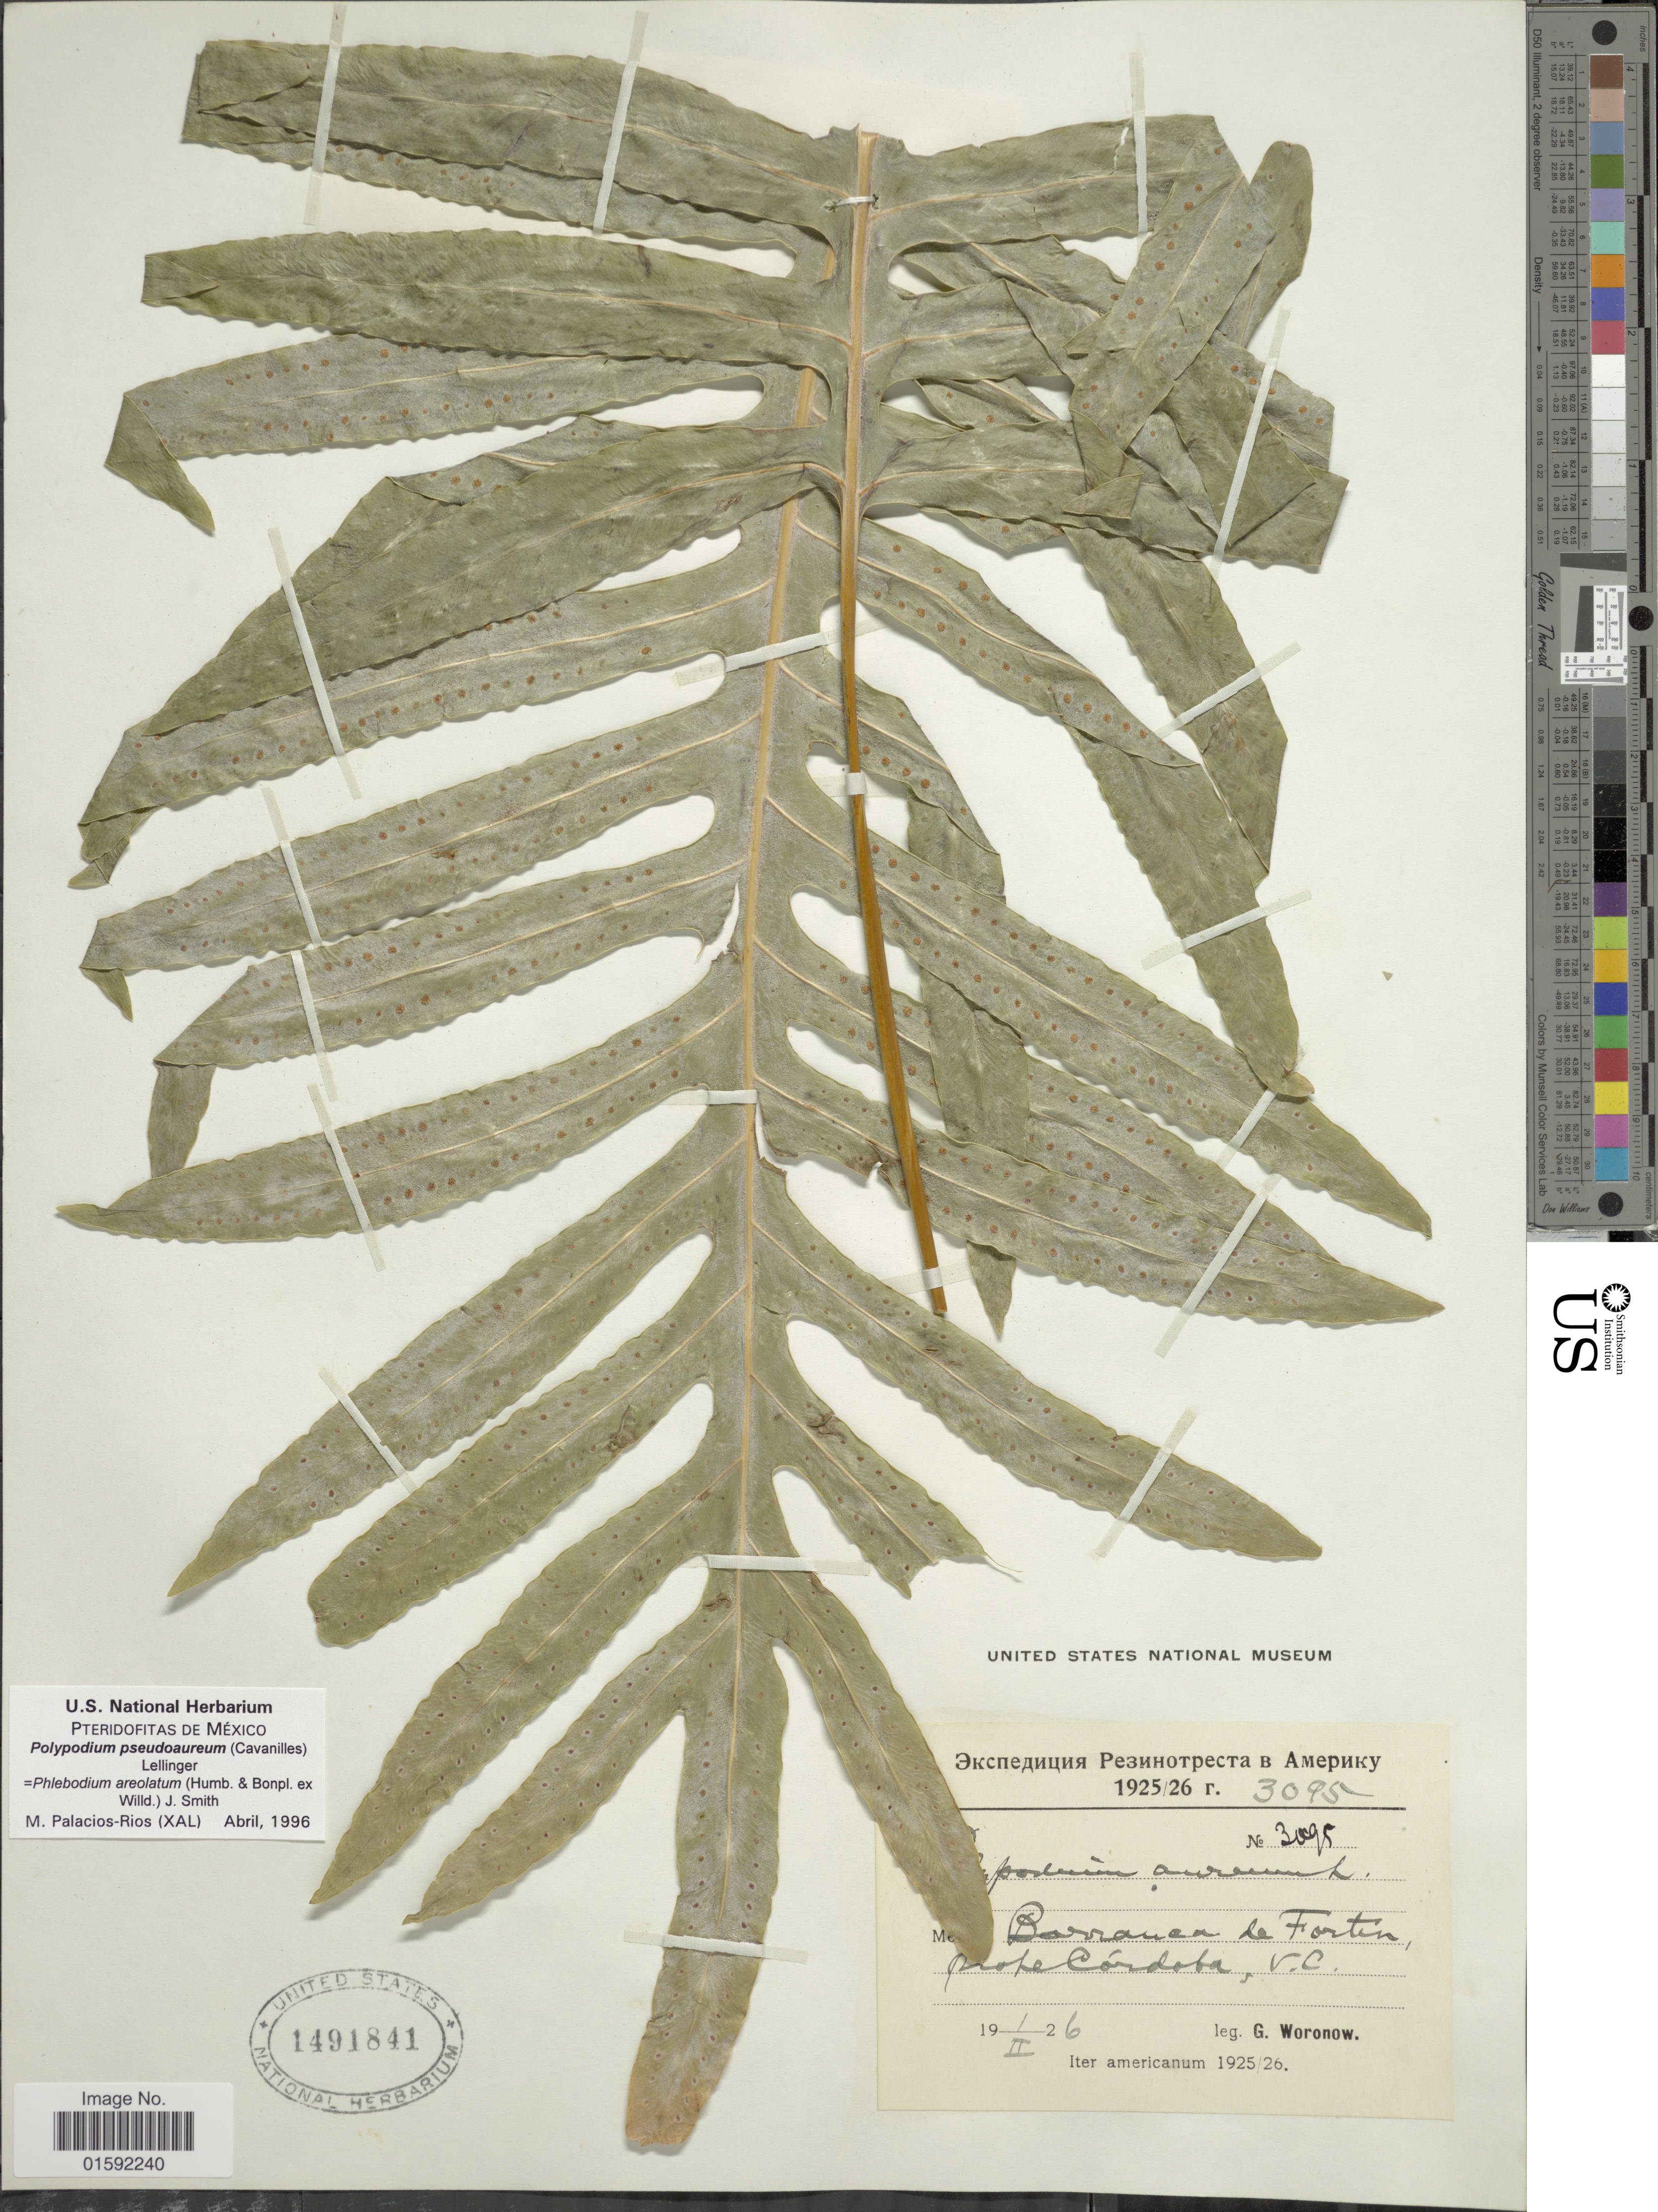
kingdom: Plantae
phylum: Tracheophyta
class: Polypodiopsida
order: Polypodiales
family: Polypodiaceae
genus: Phlebodium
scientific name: Phlebodium pseudoaureum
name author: (Cav.) Lellinger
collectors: G. Woronow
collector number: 3095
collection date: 1926-02-01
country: Mexico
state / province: Veracruz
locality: Barranca se Forten, prope Córdoba, V.C.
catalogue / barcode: US 1491841